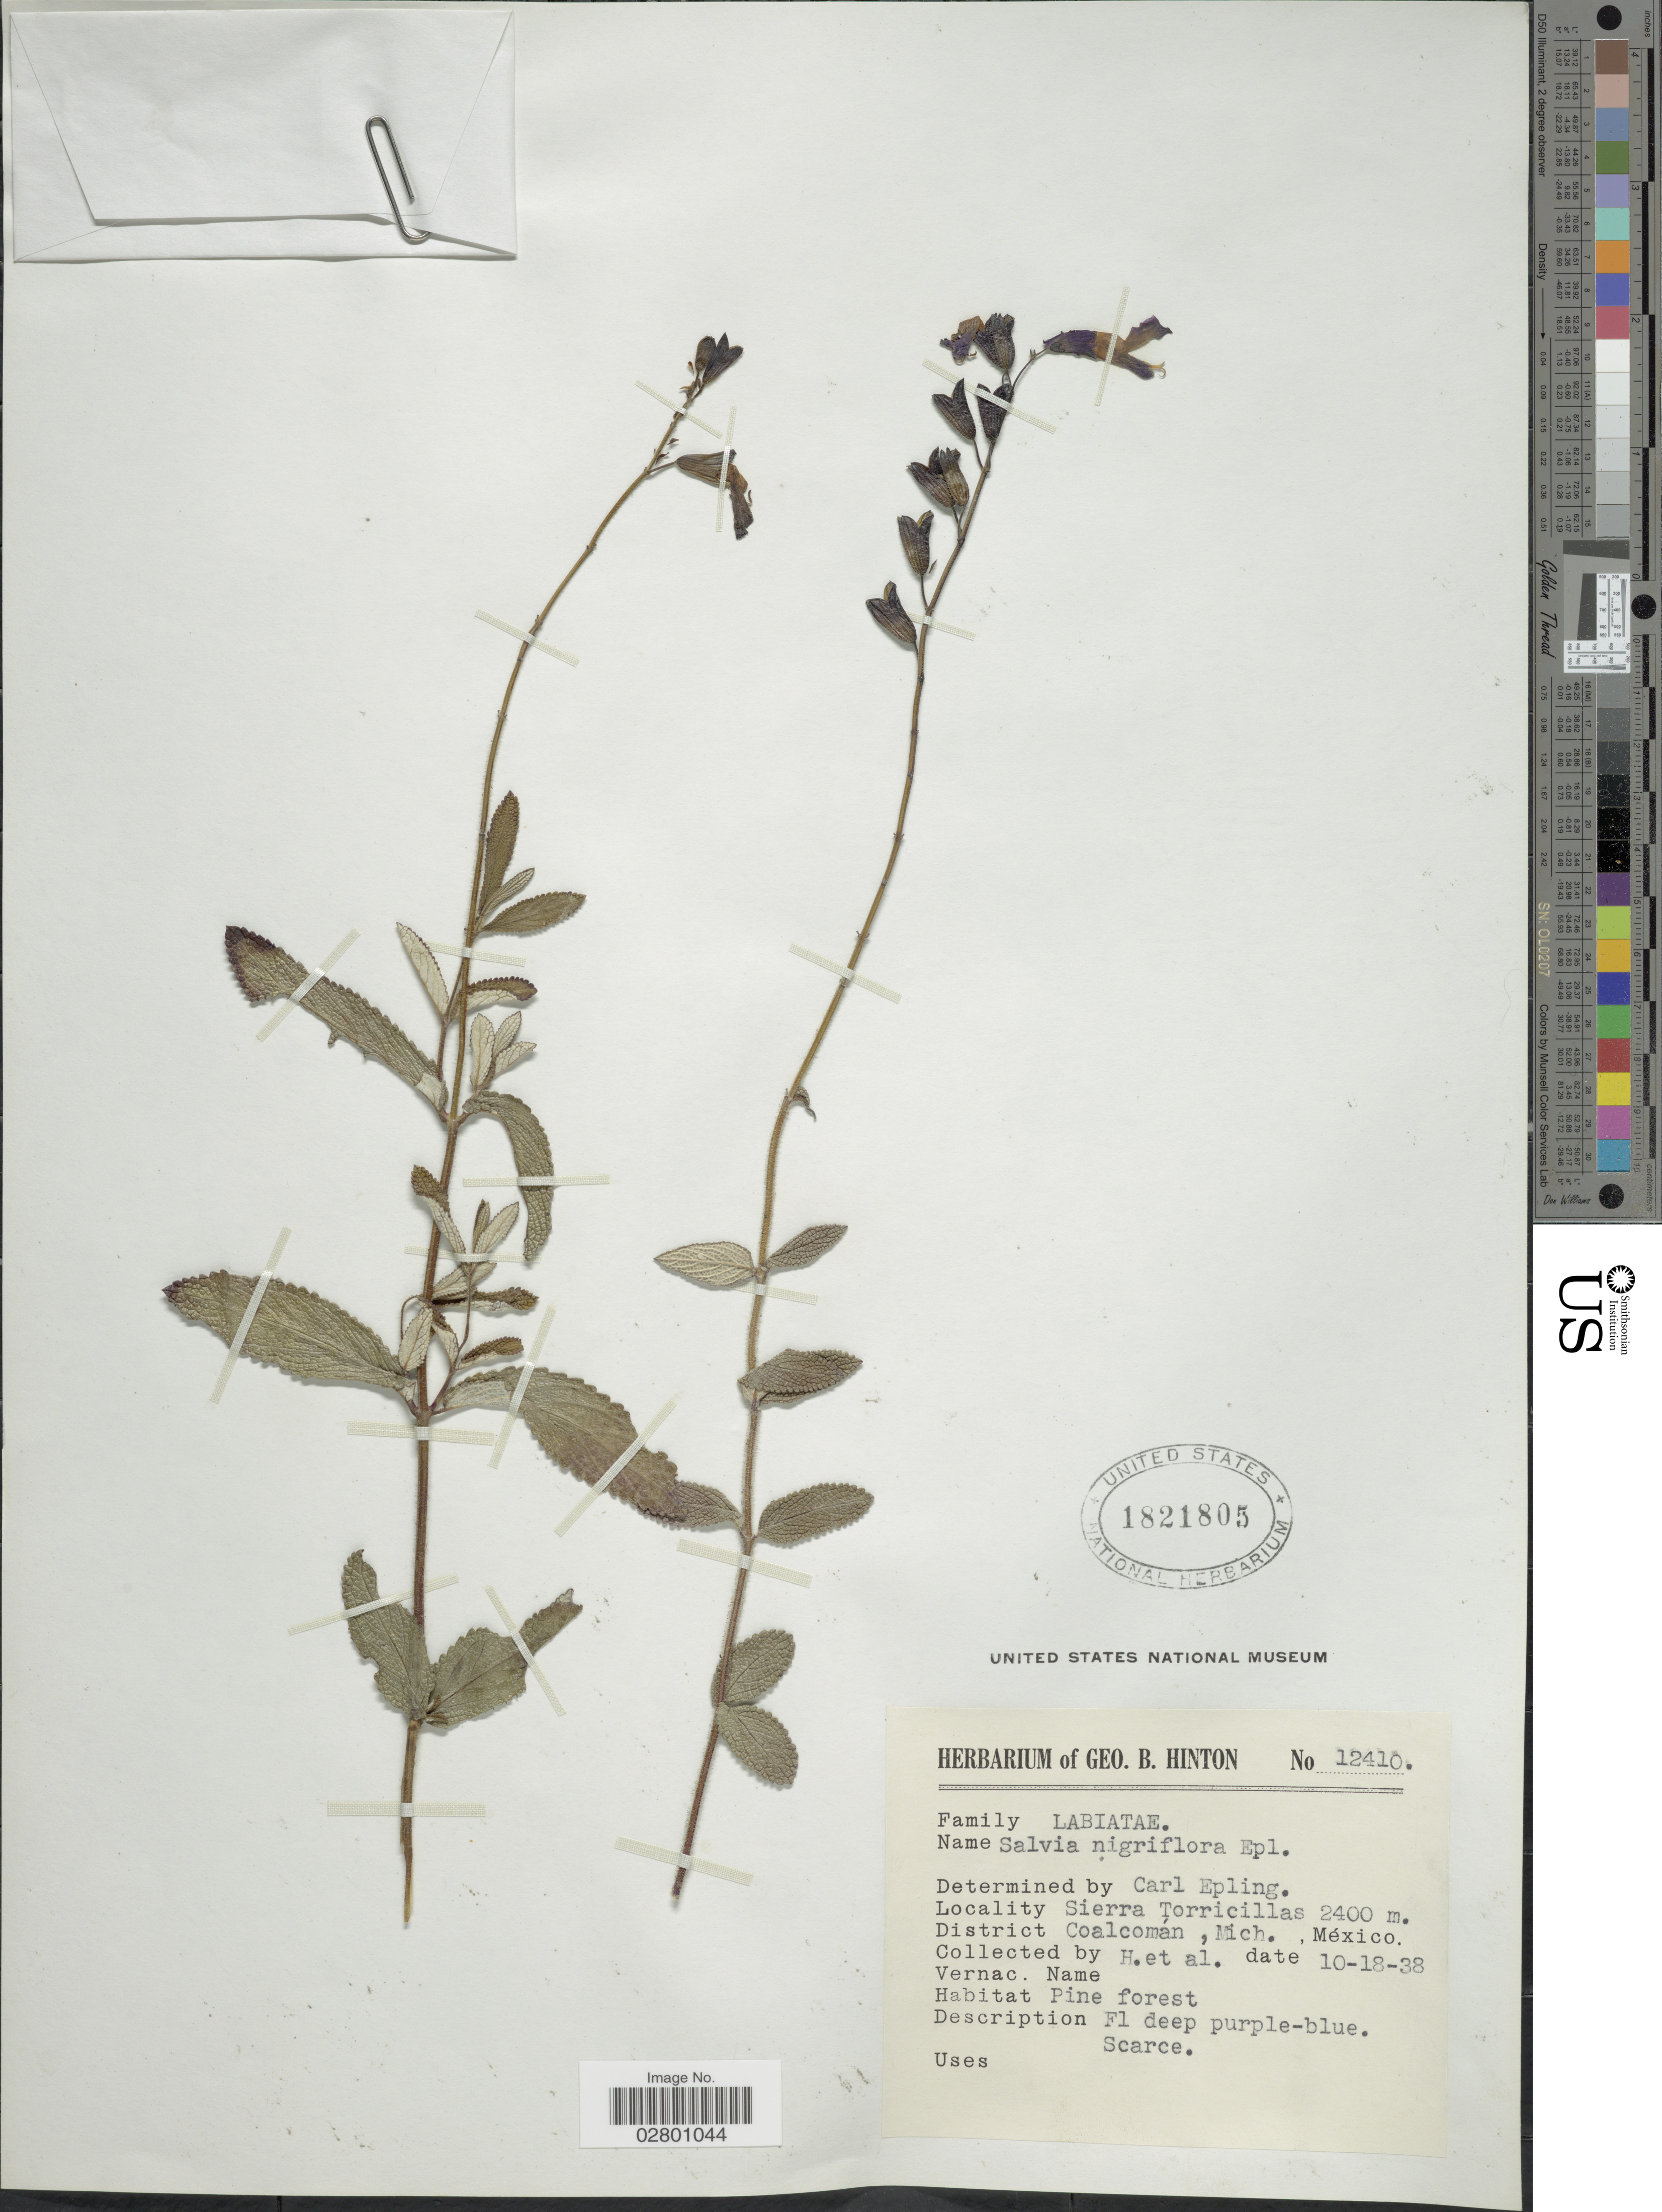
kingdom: Plantae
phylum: Tracheophyta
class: Magnoliopsida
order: Lamiales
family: Lamiaceae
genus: Salvia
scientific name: Salvia dichlamys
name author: Epling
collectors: G. B. Hinton & et al.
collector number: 12410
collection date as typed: Transcribed d/m/y: 18/10/38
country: Mexico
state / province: Michoacán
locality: Sierra Torricillas, District Coalcomán, Mich.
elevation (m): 2400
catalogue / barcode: US 1821805